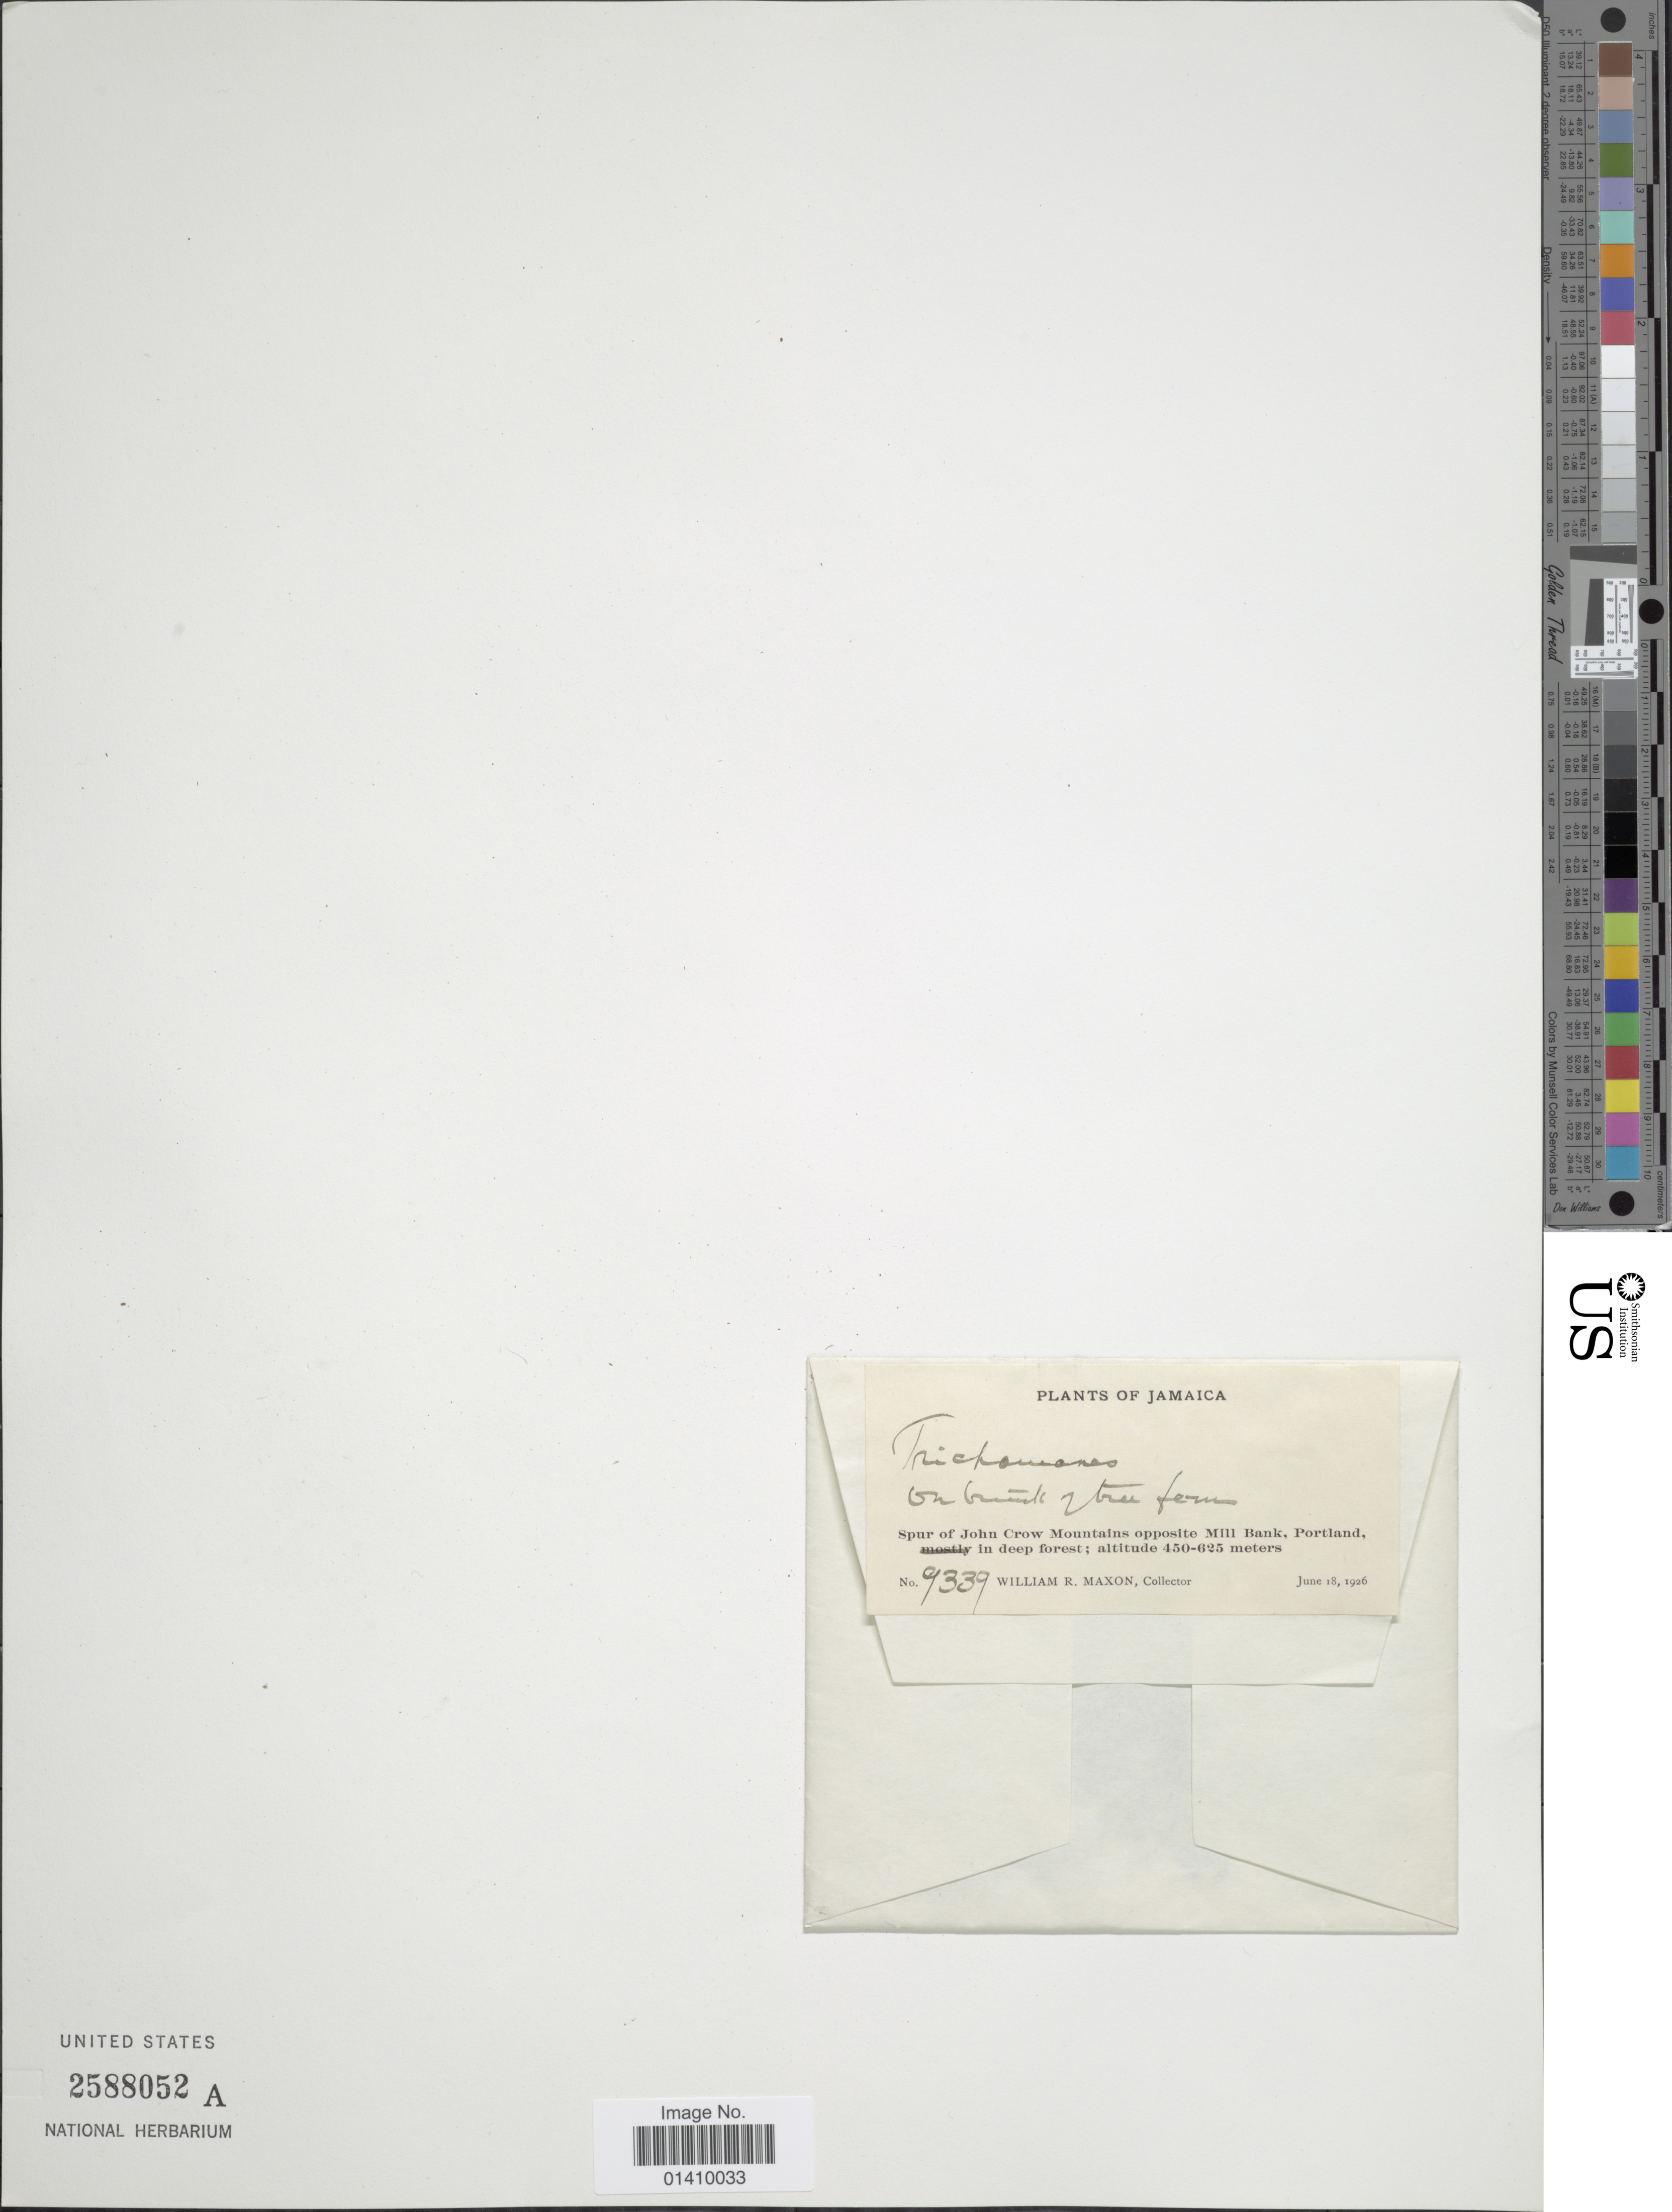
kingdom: Plantae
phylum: Tracheophyta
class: Polypodiopsida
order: Hymenophyllales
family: Hymenophyllaceae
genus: Polyphlebium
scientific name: Polyphlebium hymenophylloides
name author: (Bosch) Ebihara & Dubuisson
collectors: W. R. Maxon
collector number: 9339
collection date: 1926-06-18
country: Jamaica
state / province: Portland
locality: Spur of John Crow mountain opposite Mill bank Portland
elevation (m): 450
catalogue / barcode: US 2588052A